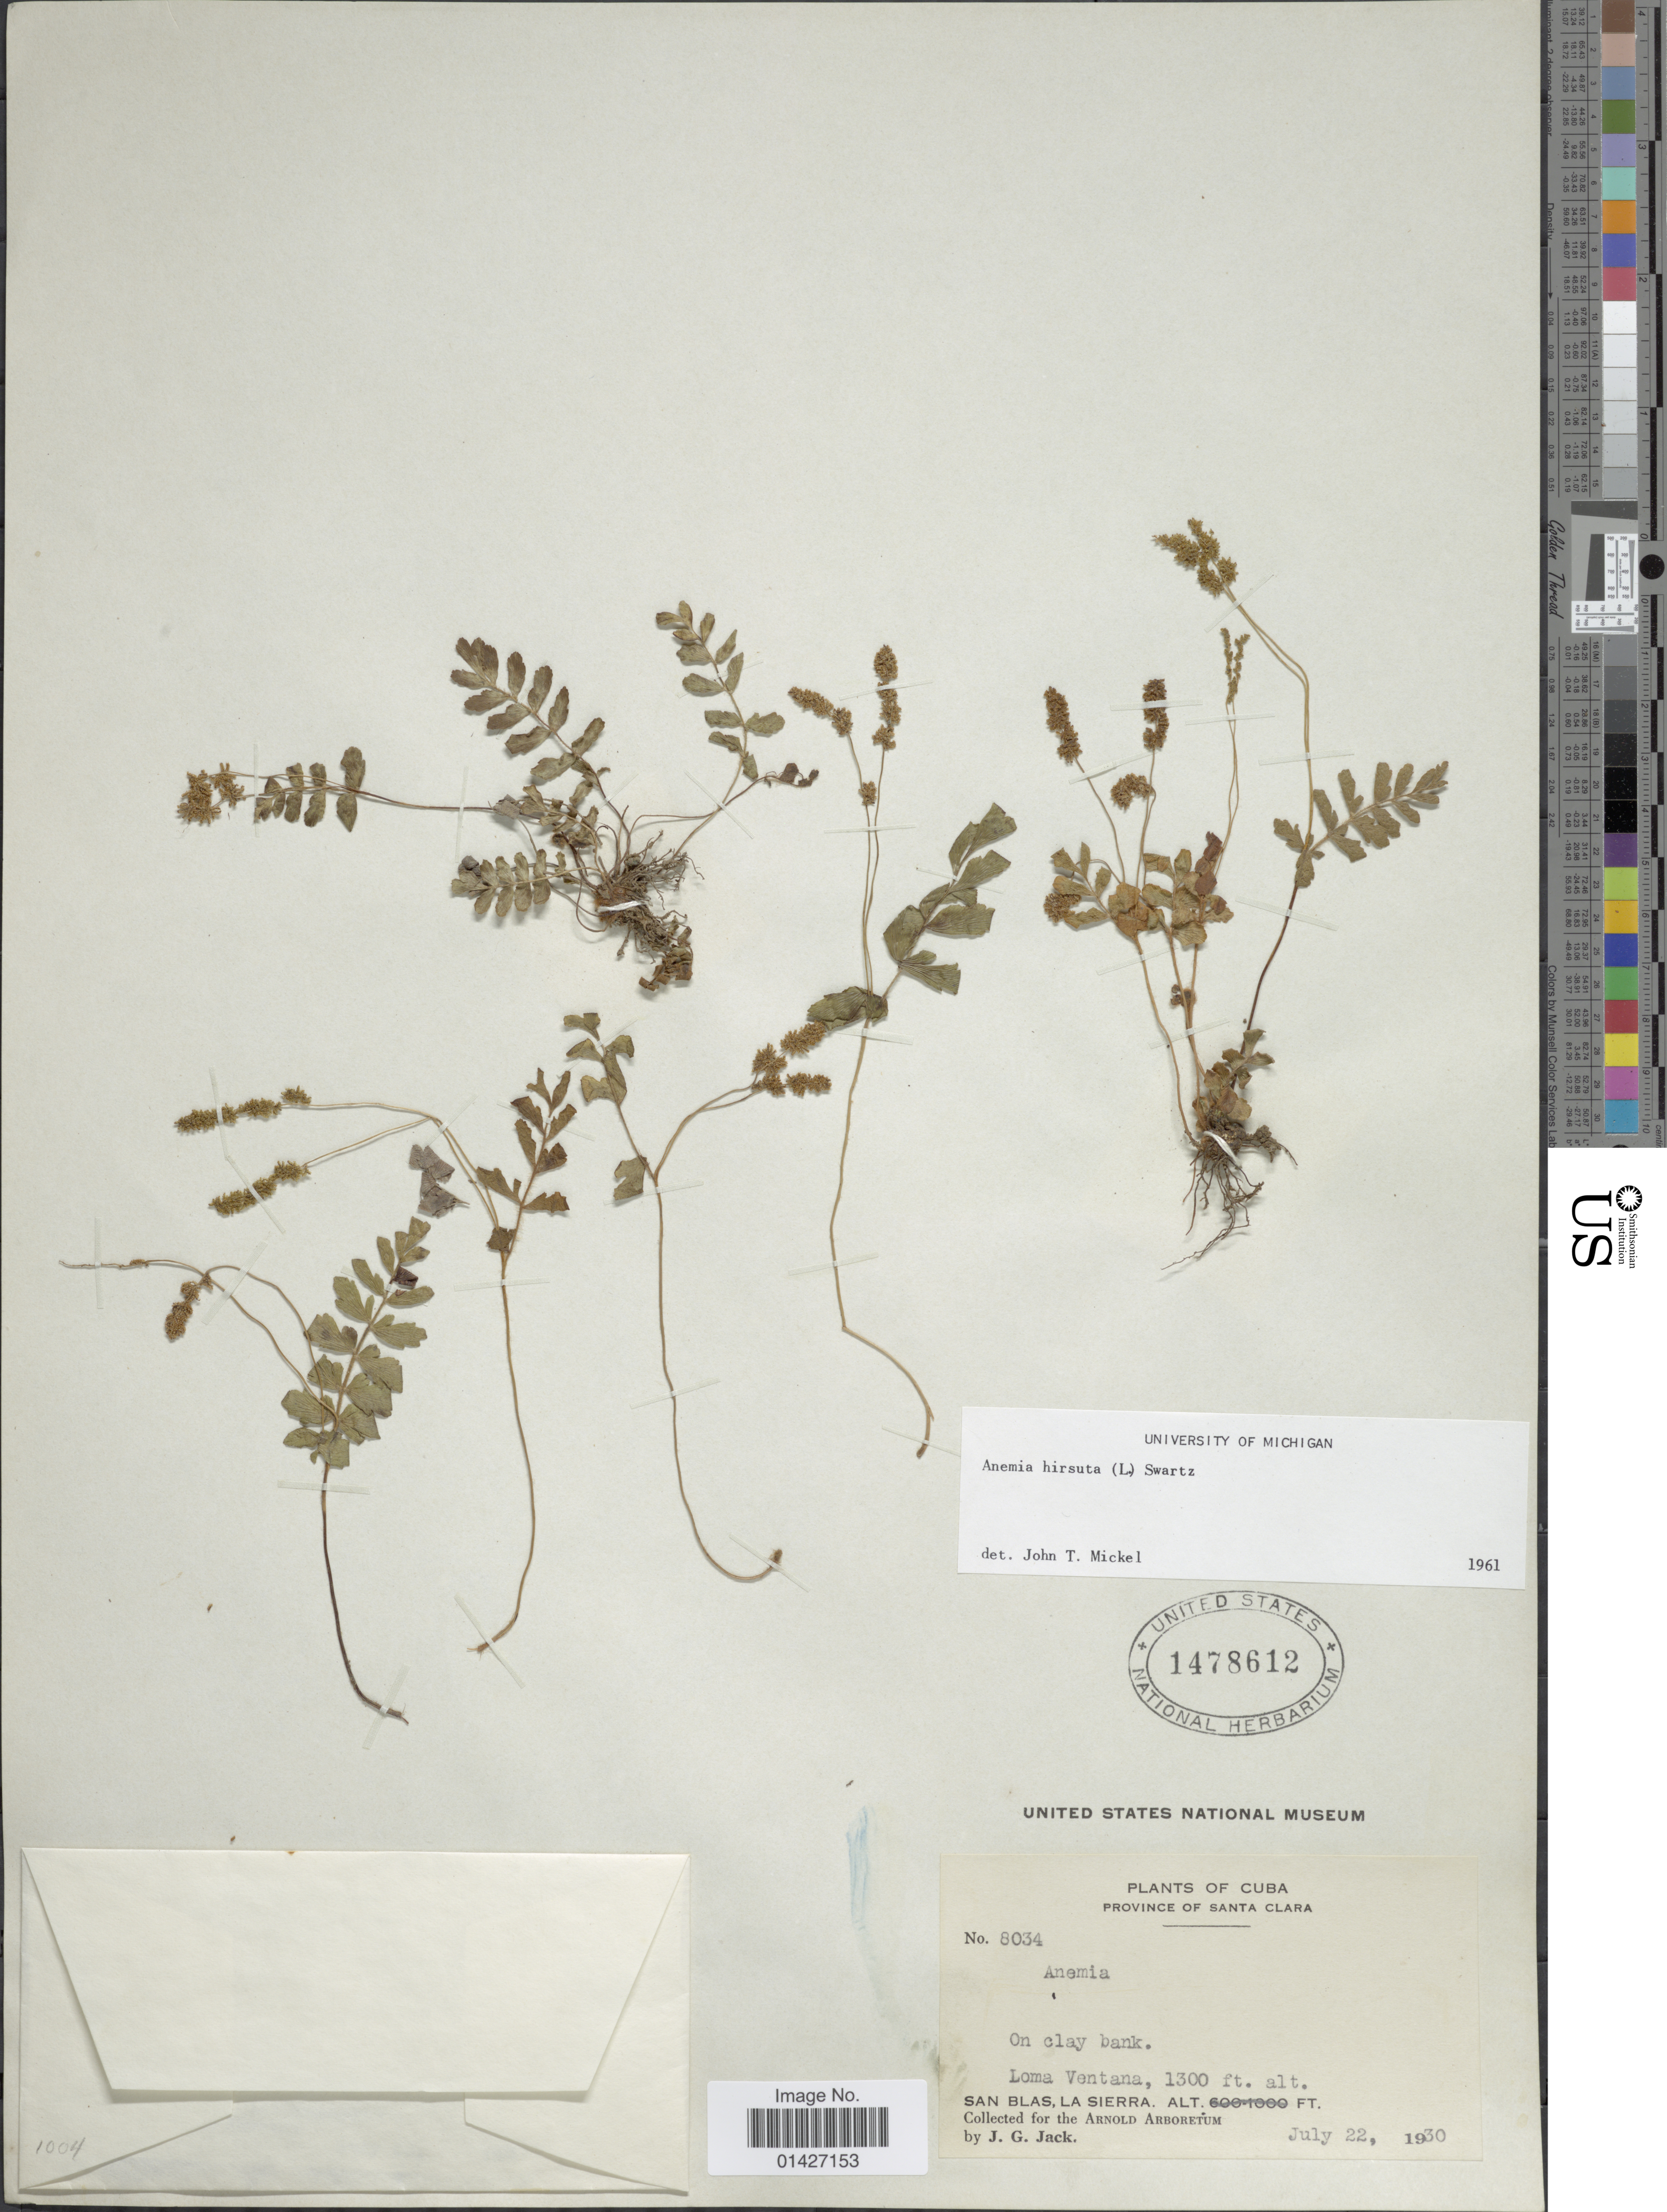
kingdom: Plantae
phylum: Tracheophyta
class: Polypodiopsida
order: Schizaeales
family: Anemiaceae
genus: Anemia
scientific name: Anemia hirsuta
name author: (L.) Sw.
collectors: J. G. Jack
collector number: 8034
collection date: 1930-07-22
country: Cuba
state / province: Las Villas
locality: Province of Santa Clara. On clay bank. San Blas, La Sierra.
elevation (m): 396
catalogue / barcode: US 1478612